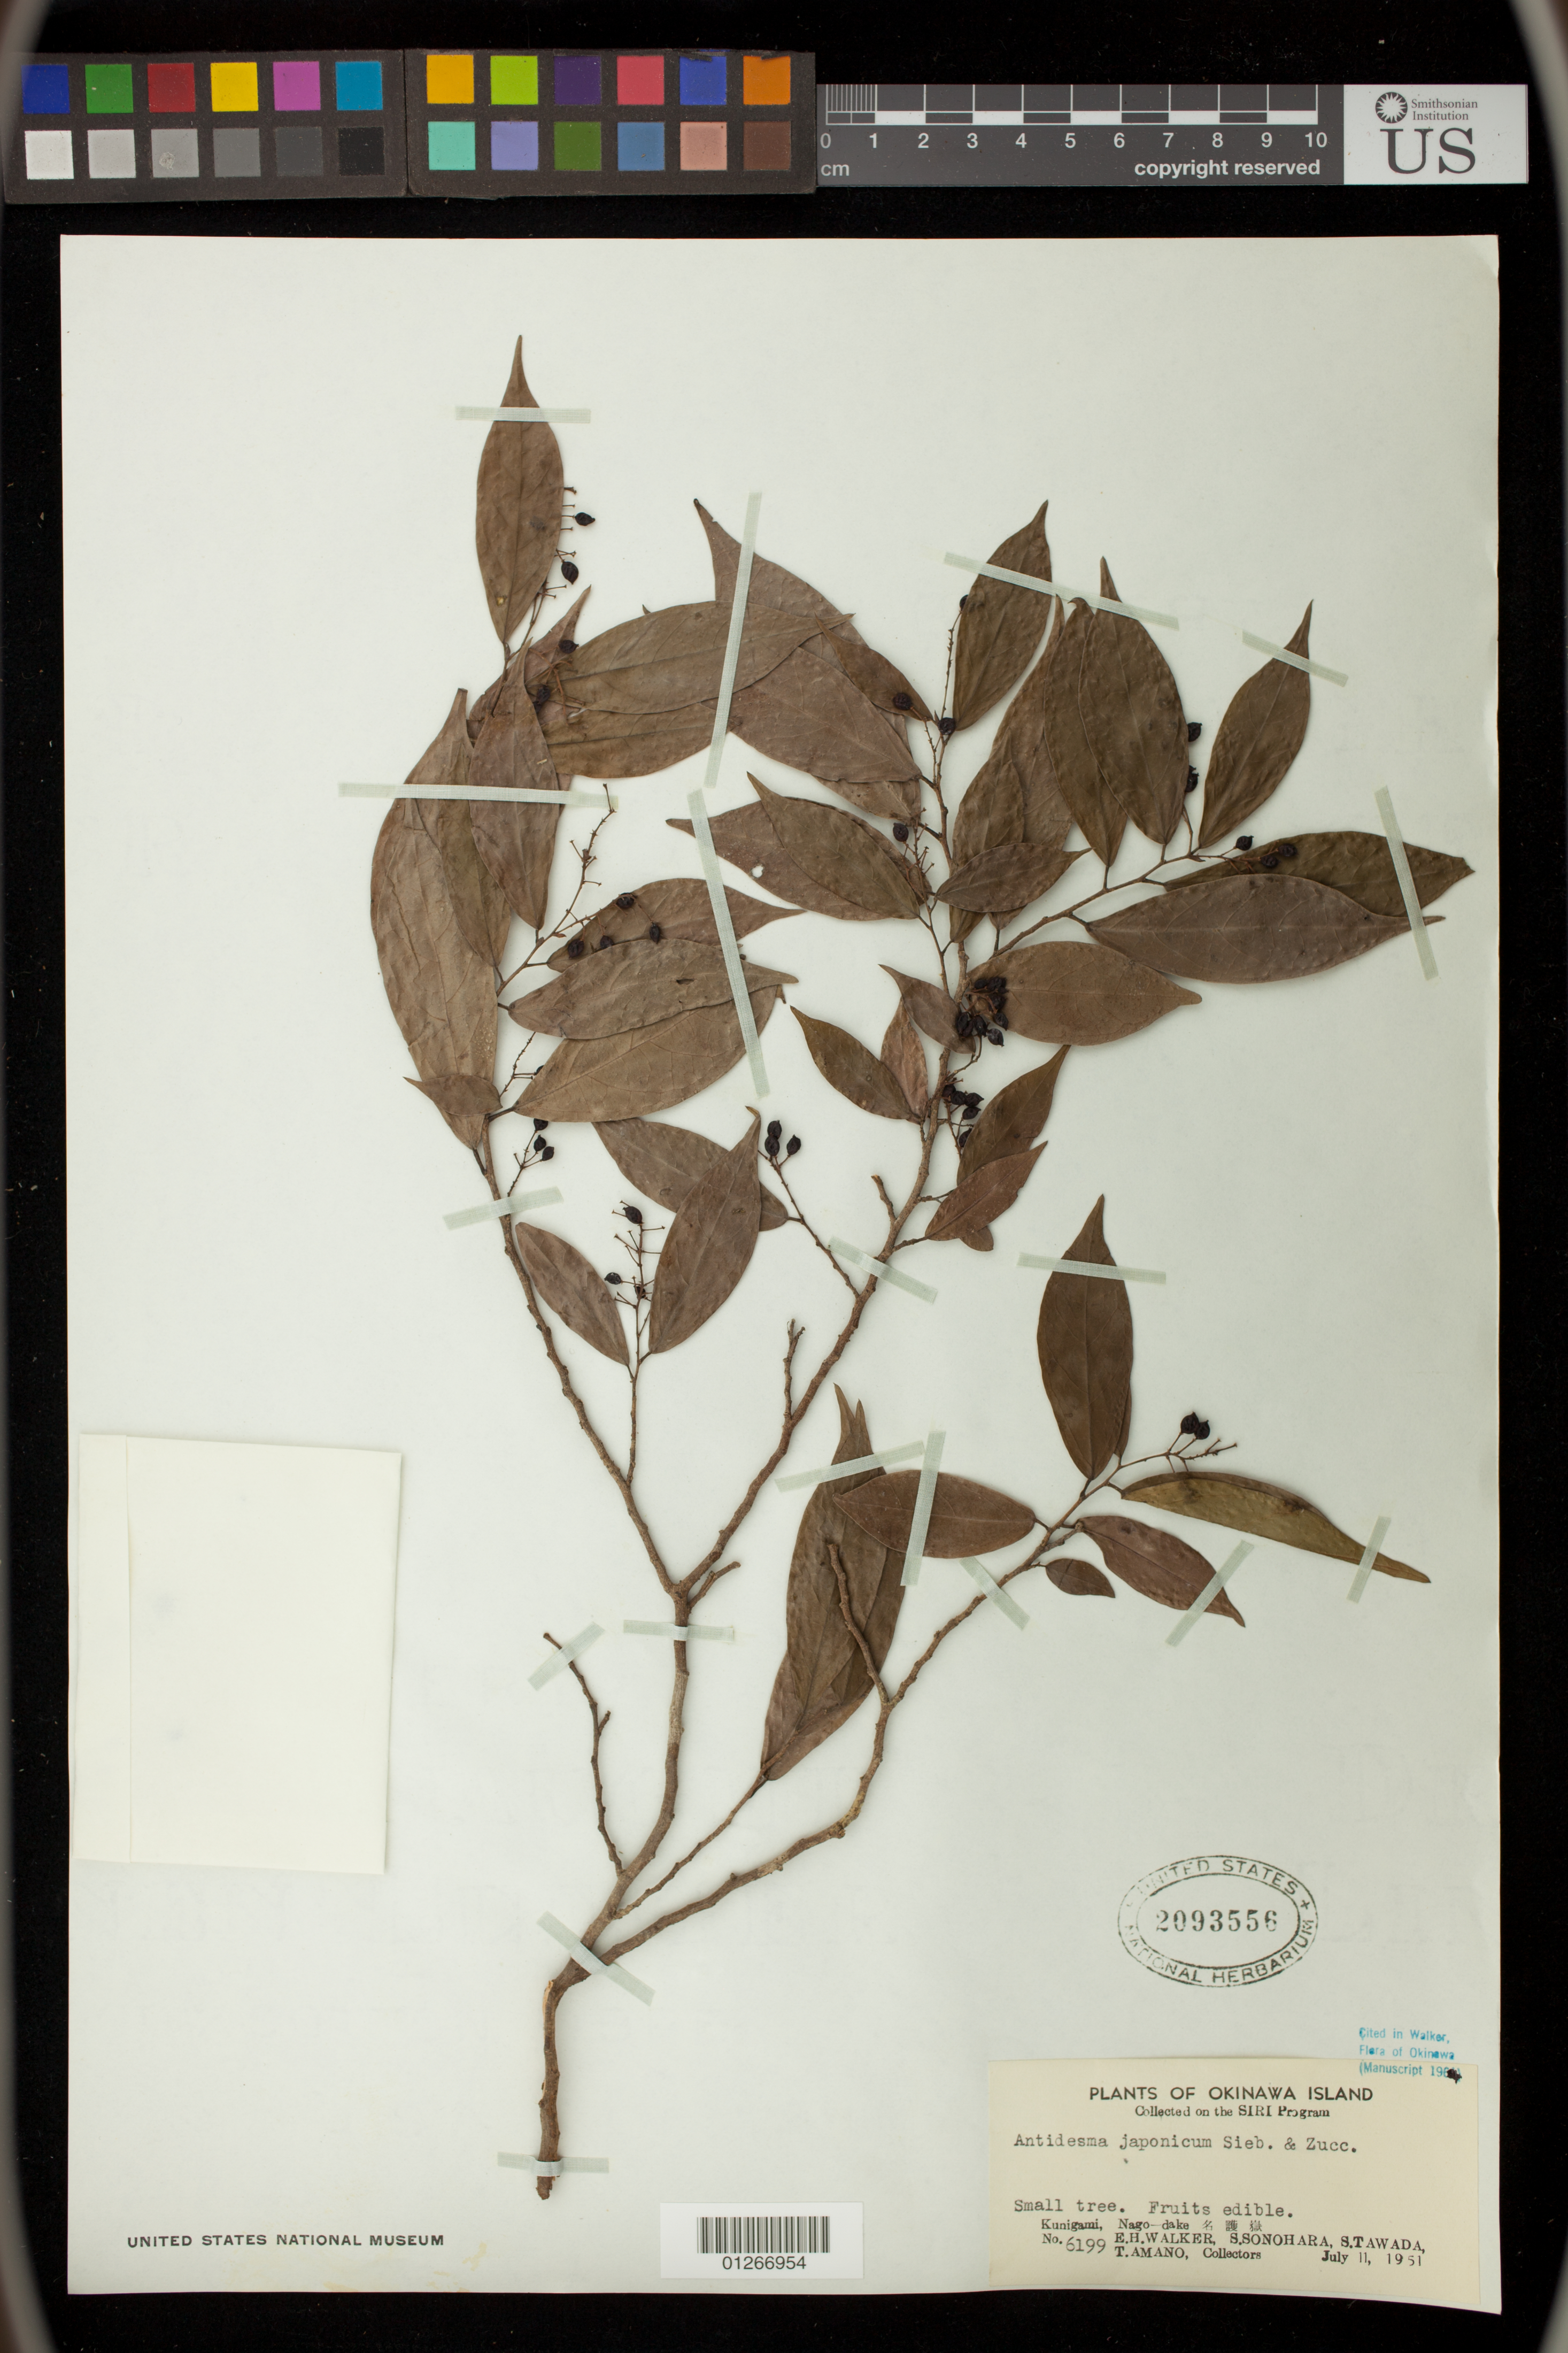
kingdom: Plantae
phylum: Tracheophyta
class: Magnoliopsida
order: Malpighiales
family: Phyllanthaceae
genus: Antidesma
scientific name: Antidesma japonicum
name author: Siebert & Zucc.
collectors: E. H. Walker, S. Sonohara, S. Tawada & T. Amano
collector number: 6199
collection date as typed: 11 Jul 1951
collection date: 1951-07-11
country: Japan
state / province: Okinawa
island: Ryukyu Is.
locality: Kunigami, nago-dake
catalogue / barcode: US 2093556